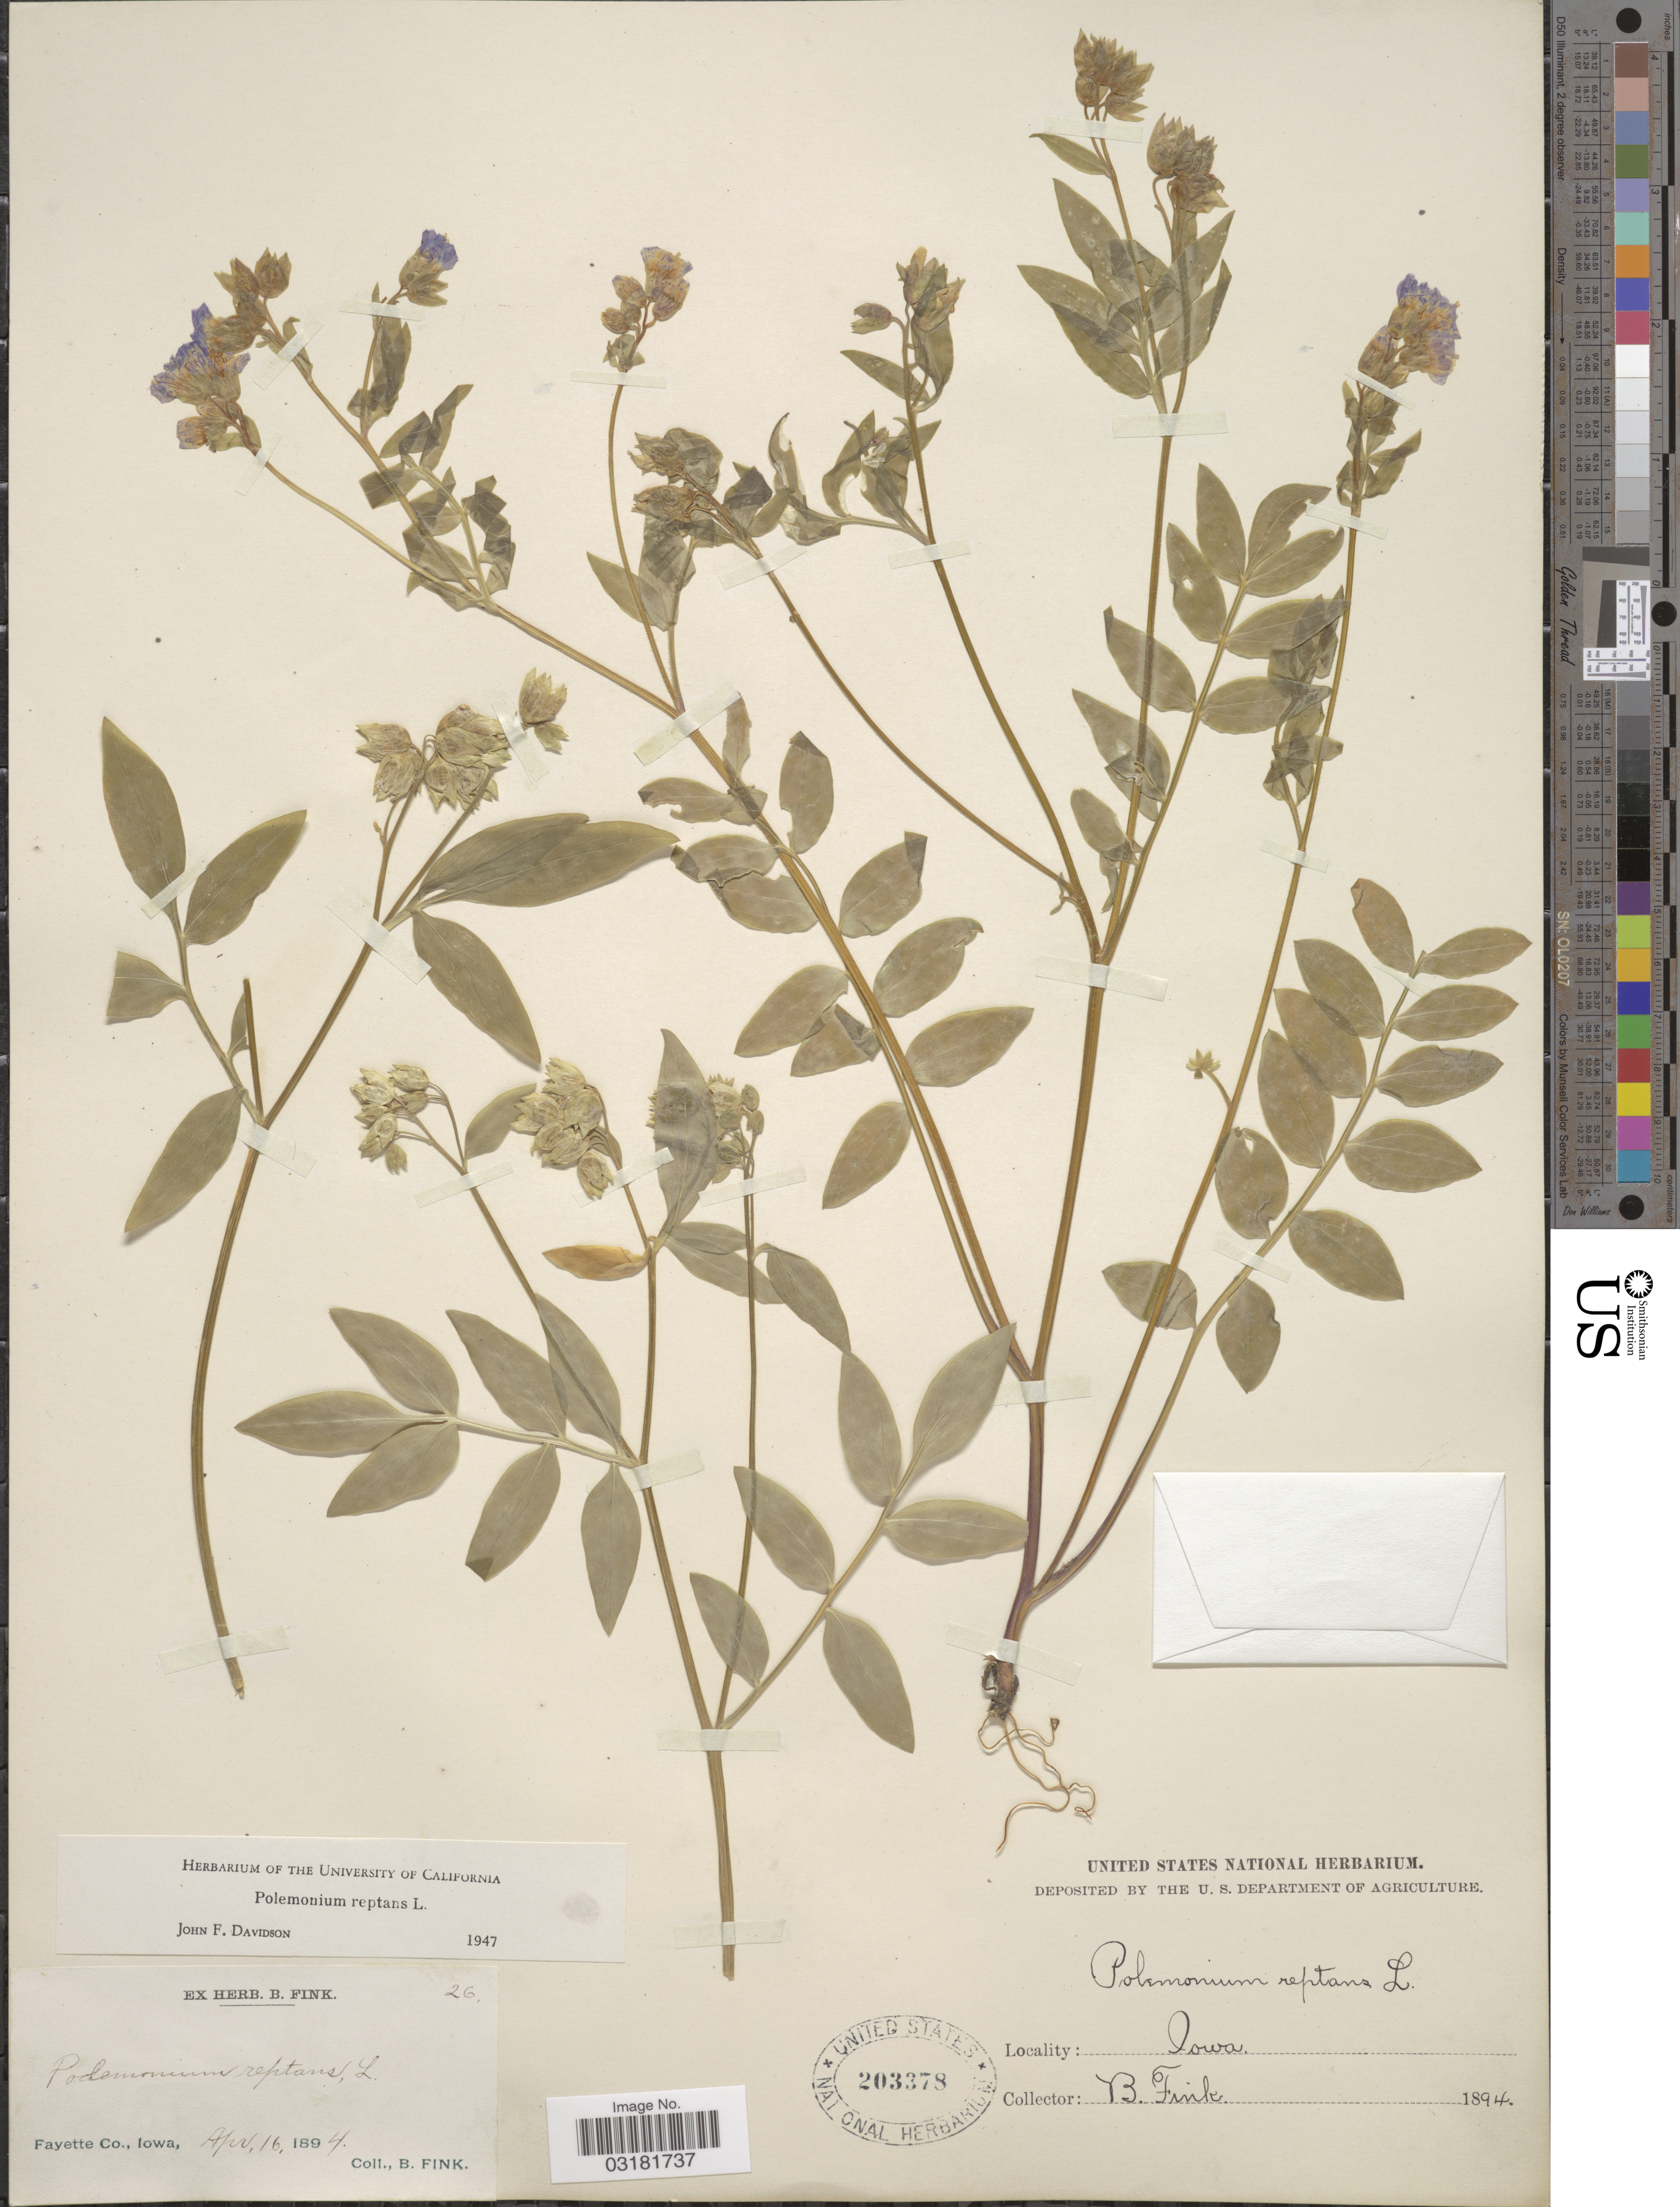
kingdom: Plantae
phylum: Tracheophyta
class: Magnoliopsida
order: Ericales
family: Polemoniaceae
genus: Polemonium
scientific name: Polemonium reptans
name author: L.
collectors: B. Fink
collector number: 26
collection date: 1894-04-16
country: United States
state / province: Iowa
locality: Fayette Co.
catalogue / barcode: US 203378